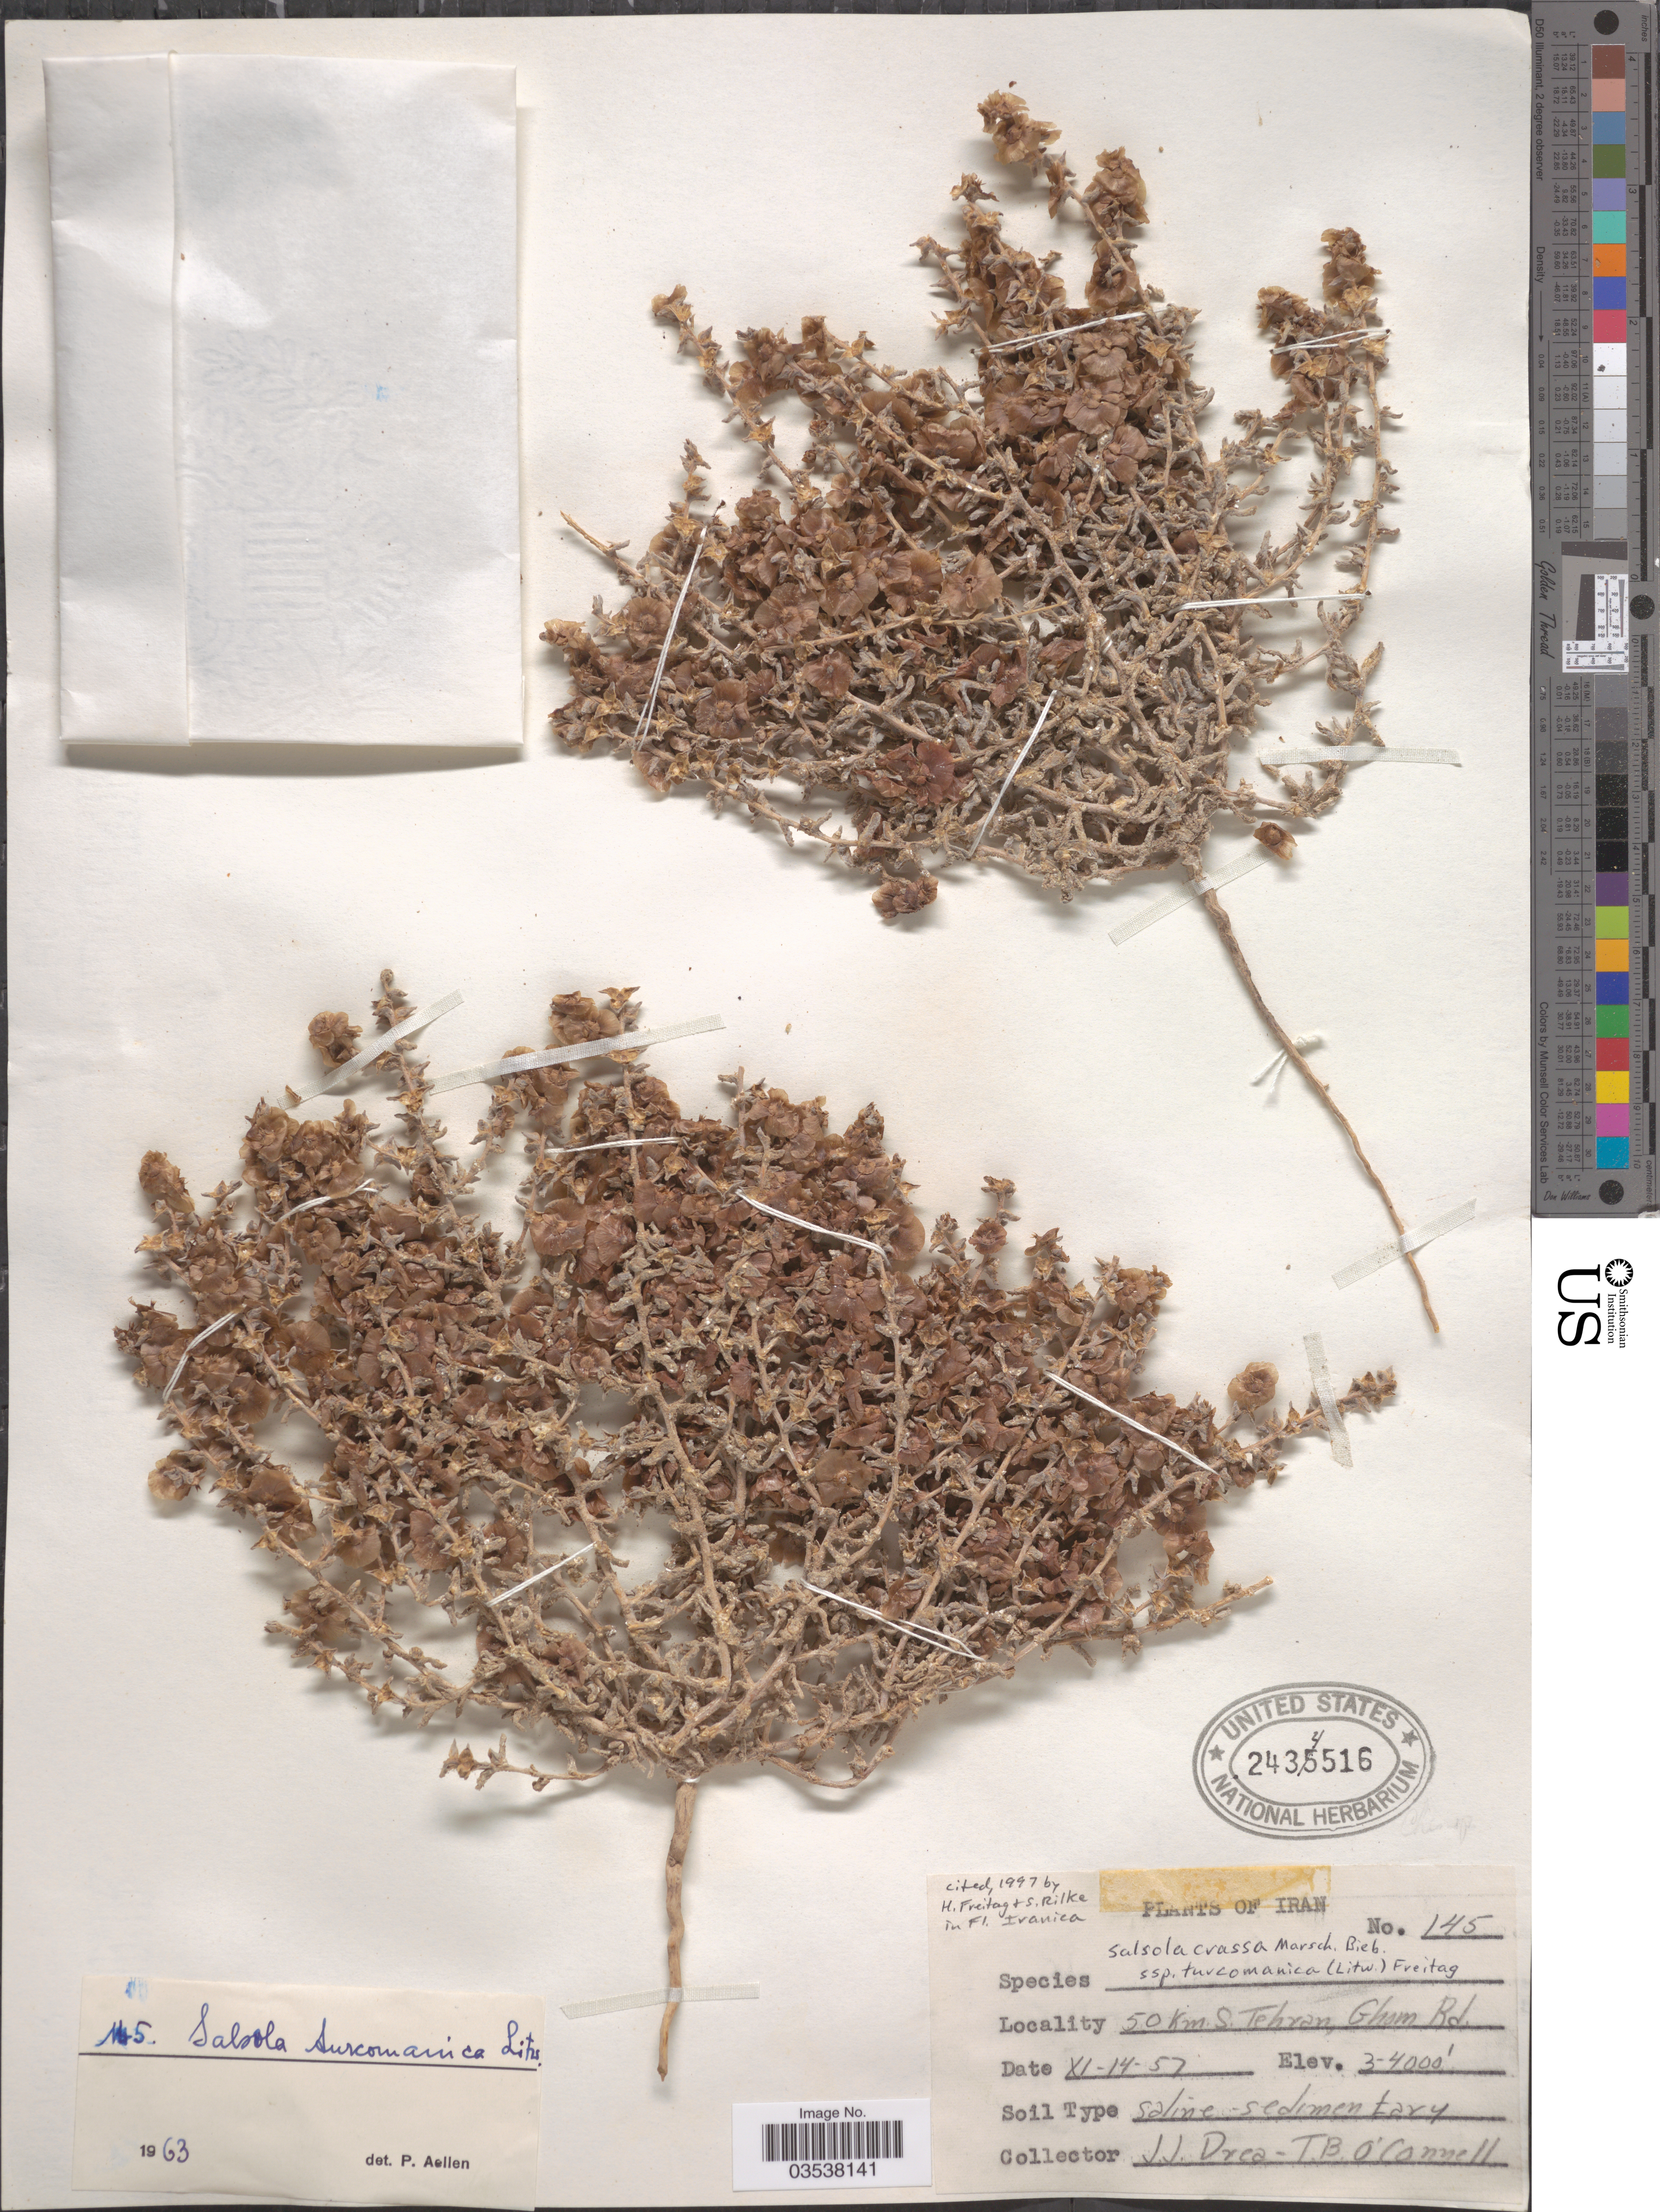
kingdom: Plantae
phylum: Tracheophyta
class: Magnoliopsida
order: Caryophyllales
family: Amaranthaceae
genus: Climacoptera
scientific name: Climacoptera turcomanica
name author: (Litv.) Botsch.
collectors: J. Drea & T. O'connell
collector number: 145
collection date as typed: Transcribed d/m/y: 14/11/57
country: Iran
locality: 50 km. S. Tehran, Ghom Rd.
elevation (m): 914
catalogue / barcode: US 2434516